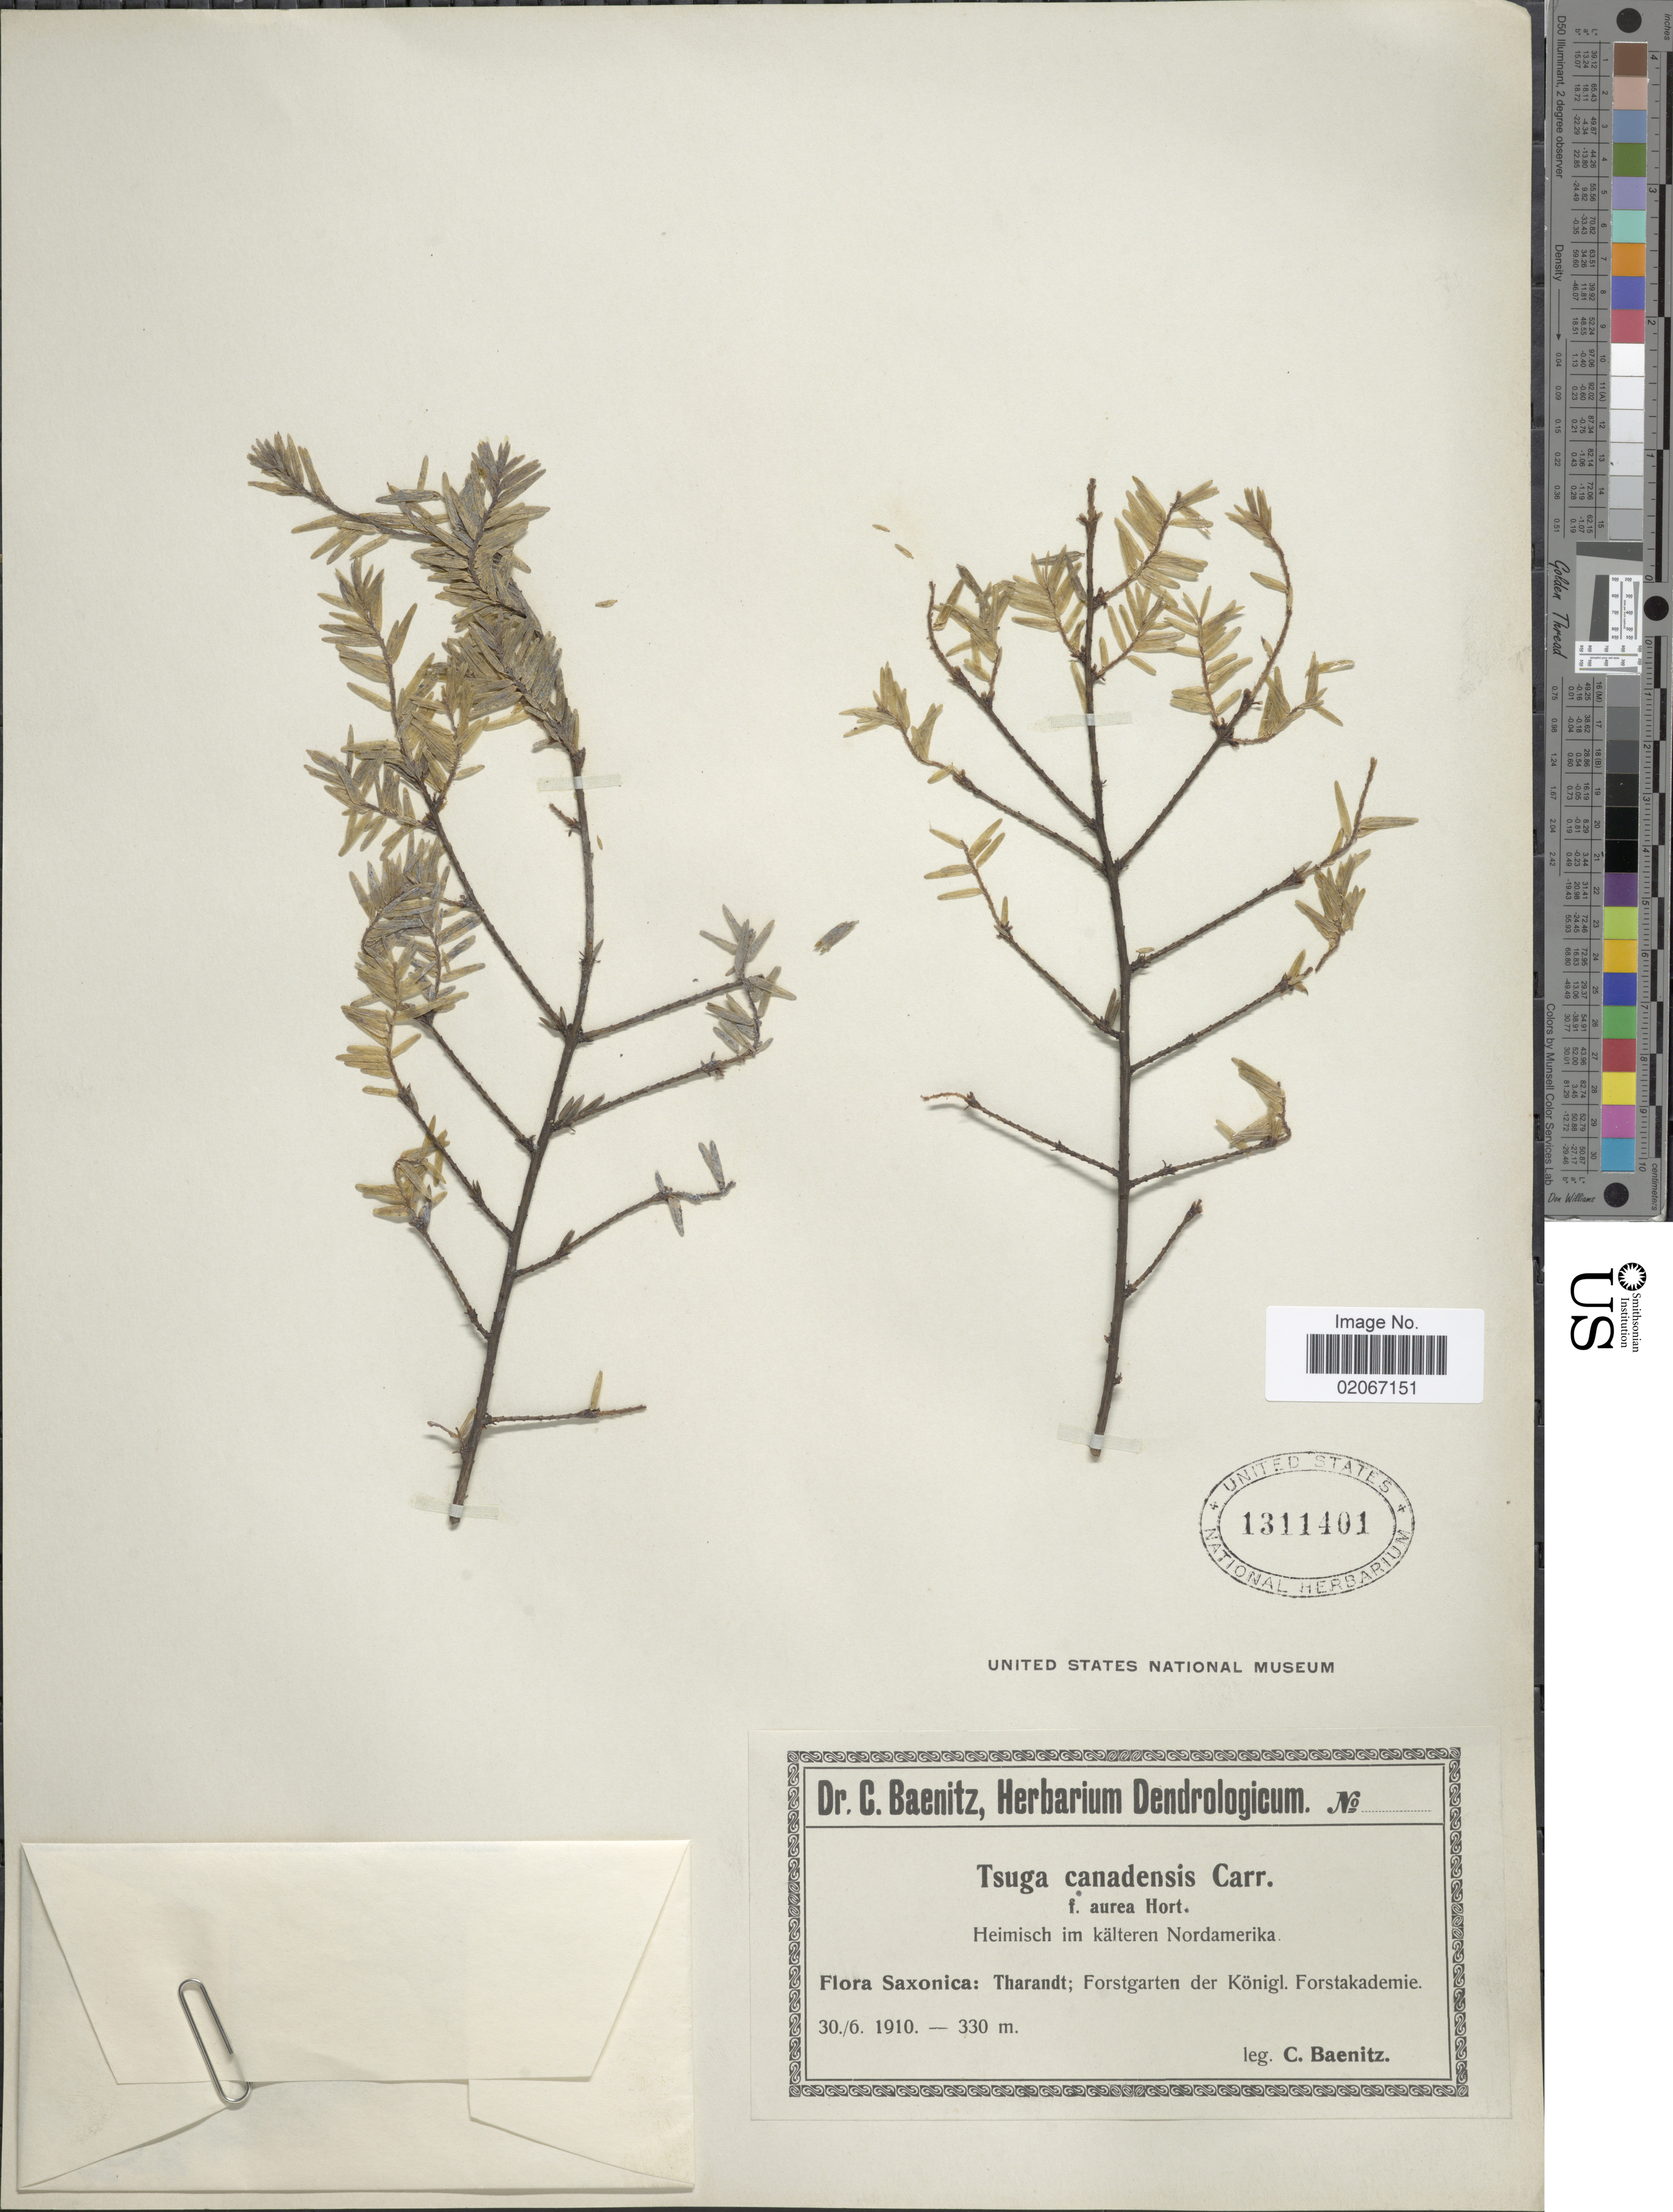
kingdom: Plantae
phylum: Tracheophyta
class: Pinopsida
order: Pinales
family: Pinaceae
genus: Tsuga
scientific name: Tsuga canadensis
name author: (L.) Carrière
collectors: C. G. Baenitz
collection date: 1910-06-30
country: Germany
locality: Heimisch im kalteren Nordamerika. Saxonica: Tharandt; Forstgarten der Konigl. Forstakademie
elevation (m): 330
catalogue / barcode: US 1311401